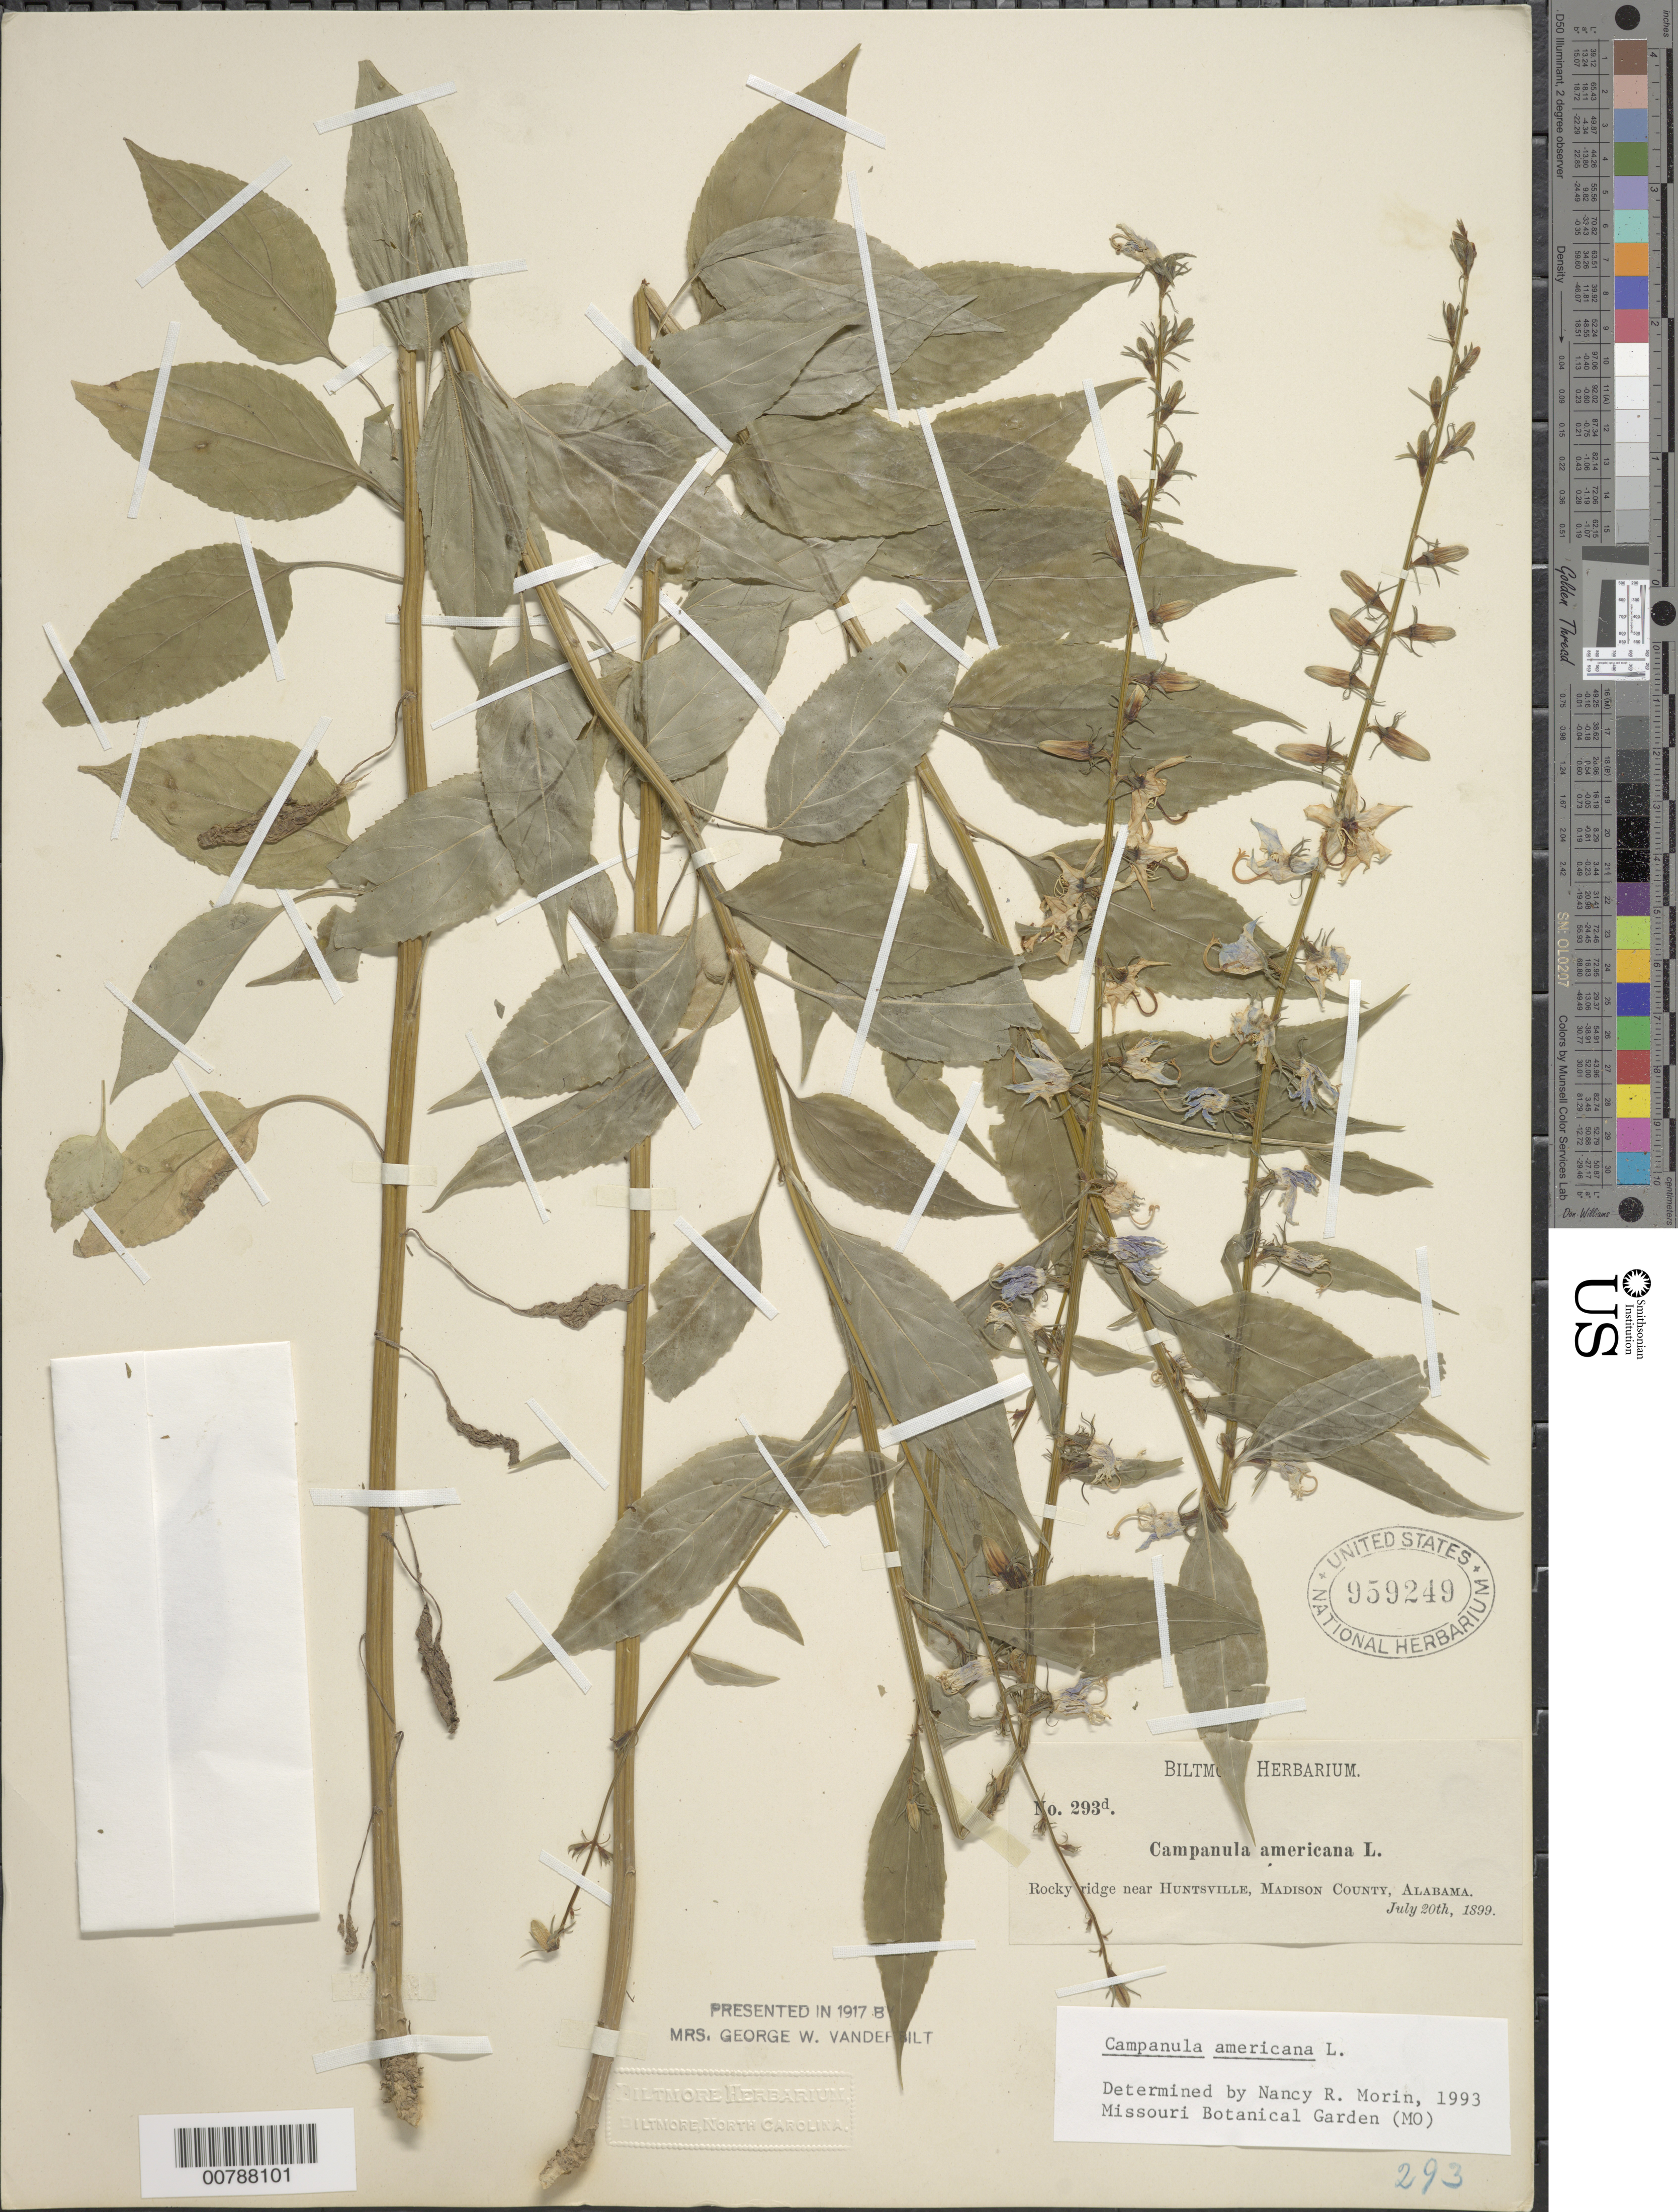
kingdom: Plantae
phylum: Tracheophyta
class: Magnoliopsida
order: Asterales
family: Campanulaceae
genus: Campanula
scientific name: Campanula americana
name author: L.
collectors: ex herb. Biltmore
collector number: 293d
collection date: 1899-07-20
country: United States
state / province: Alabama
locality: Rocky ridge near Huntsville, Madison County.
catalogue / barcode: US 959249